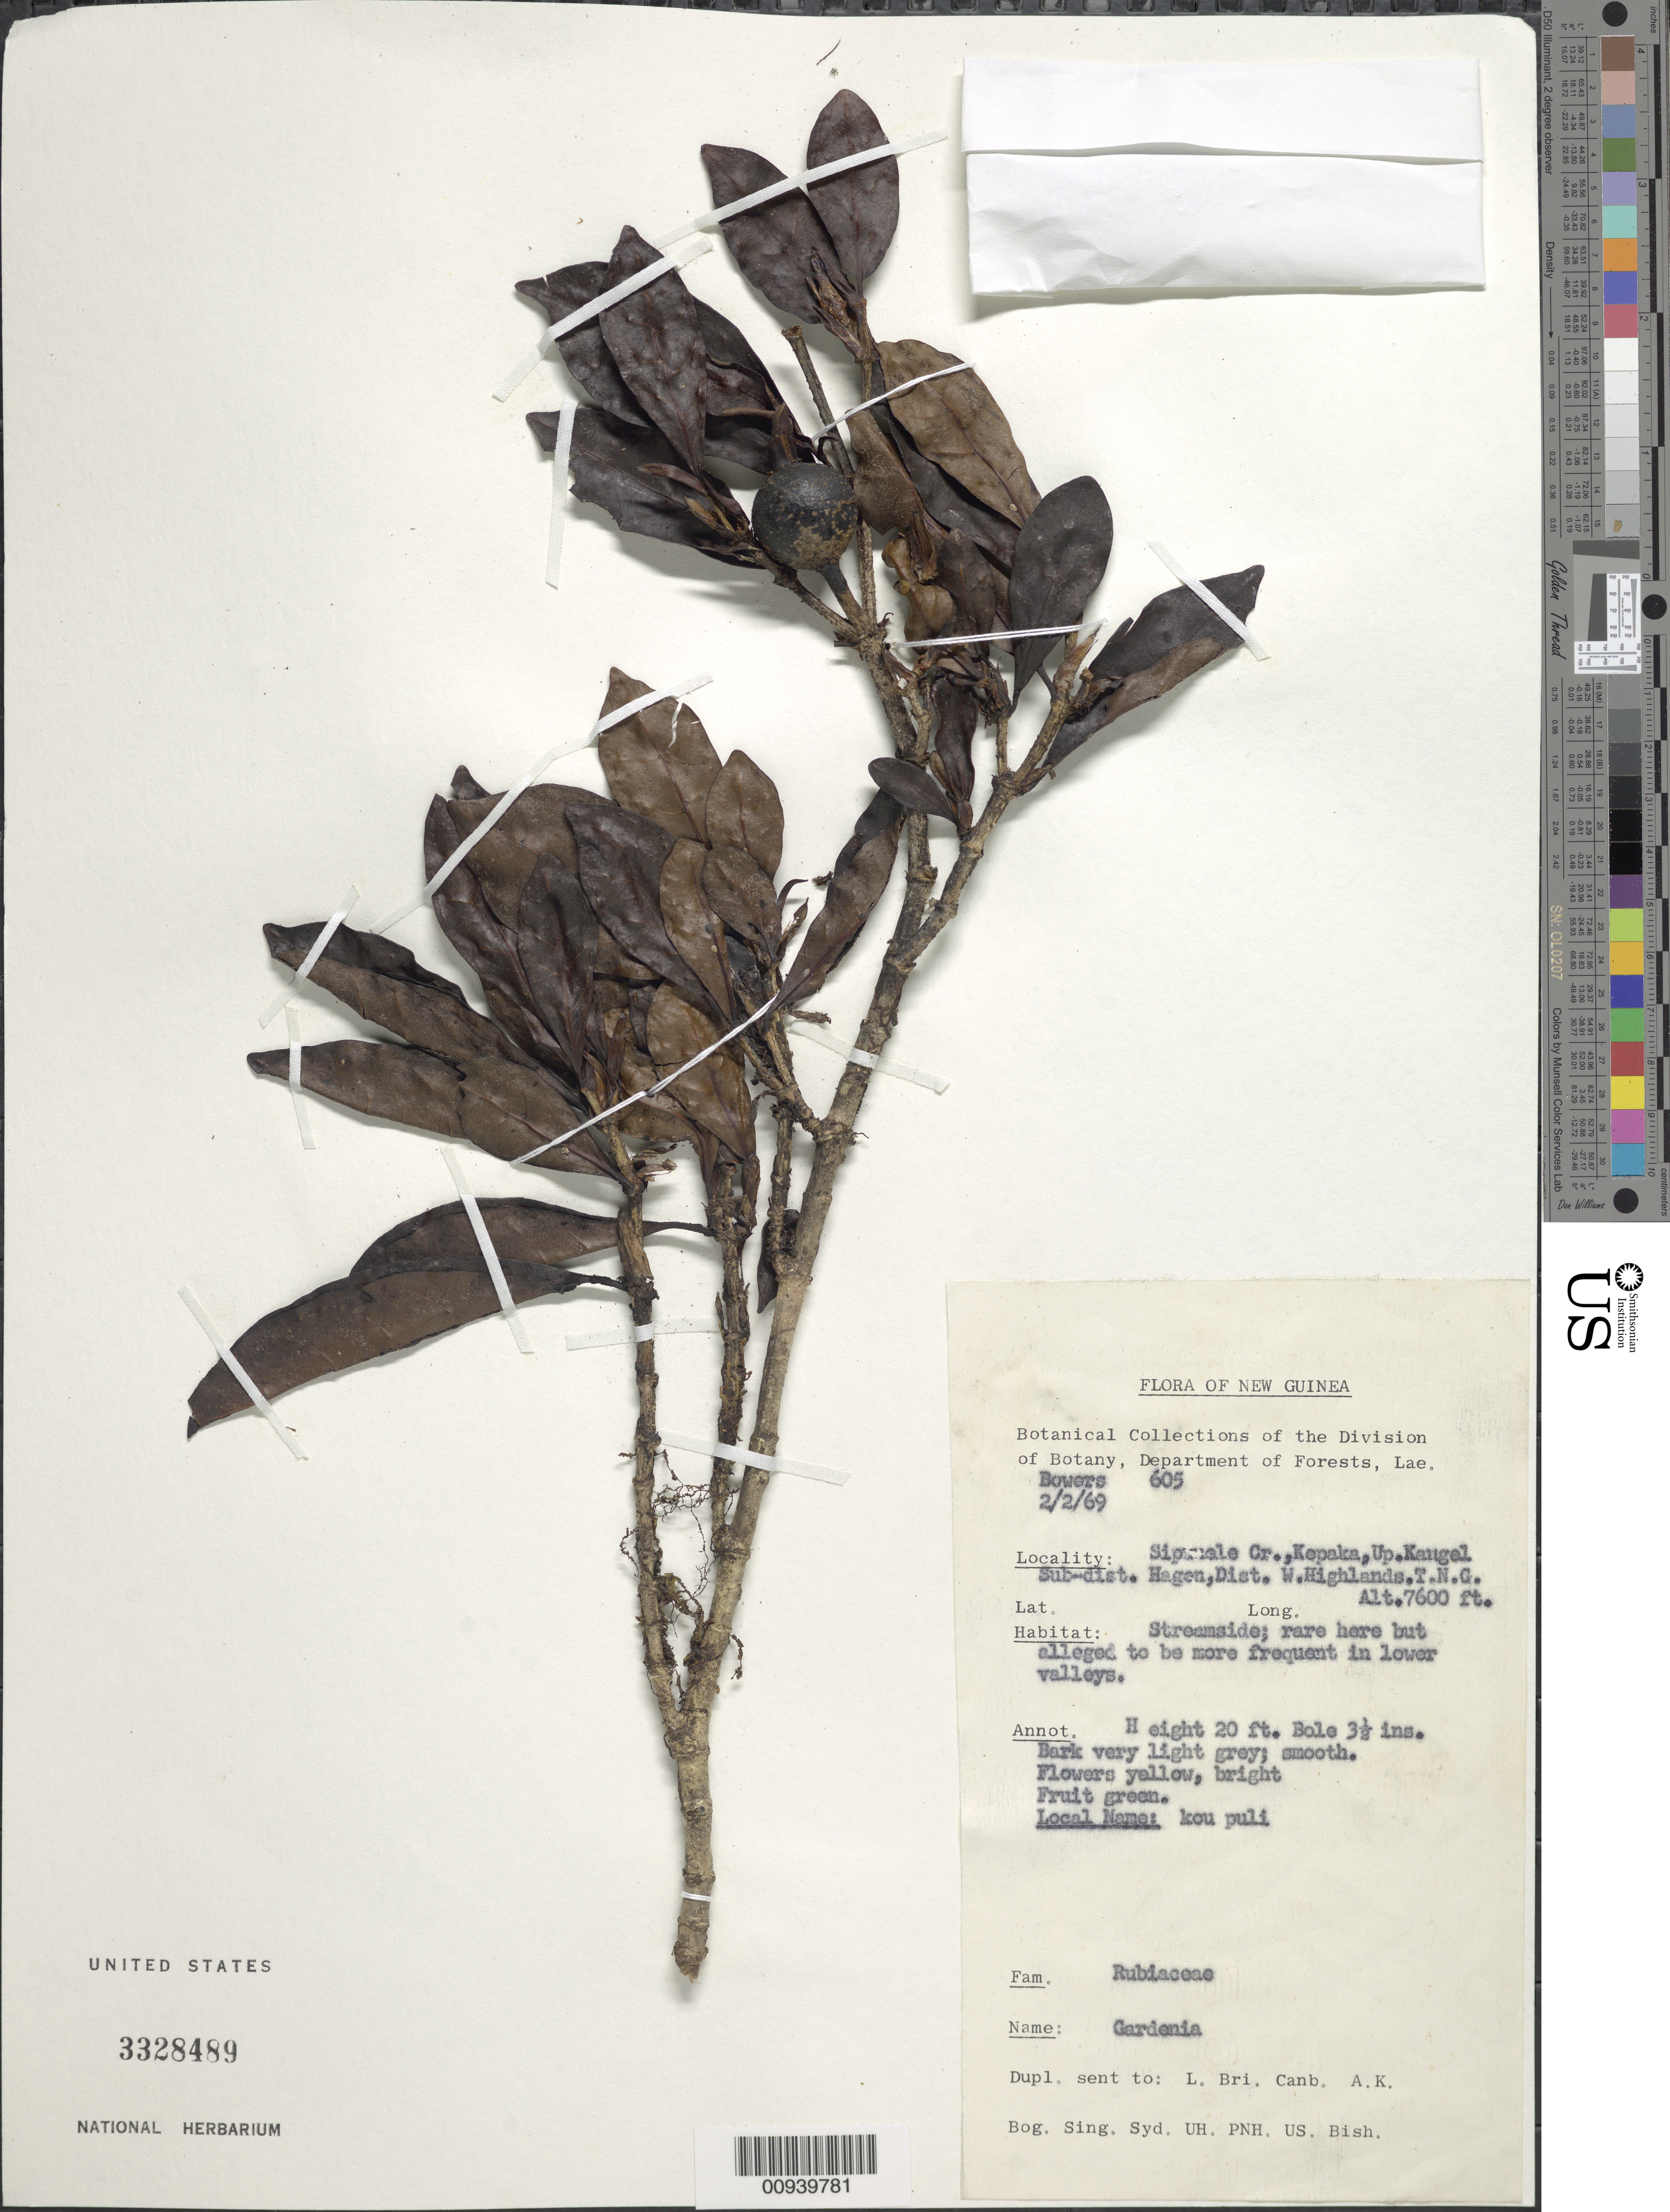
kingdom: Plantae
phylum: Tracheophyta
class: Magnoliopsida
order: Gentianales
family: Rubiaceae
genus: Gardenia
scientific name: Gardenia sp.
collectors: N. Bowers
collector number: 605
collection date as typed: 02 Feb 1969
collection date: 1969-02-02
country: Papua New Guinea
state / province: Western Highlands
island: New Guinea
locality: Sipele Cr., Kepaka, Up. Kaugel, Sub-dist. Hagen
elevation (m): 7600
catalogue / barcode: US 3328489